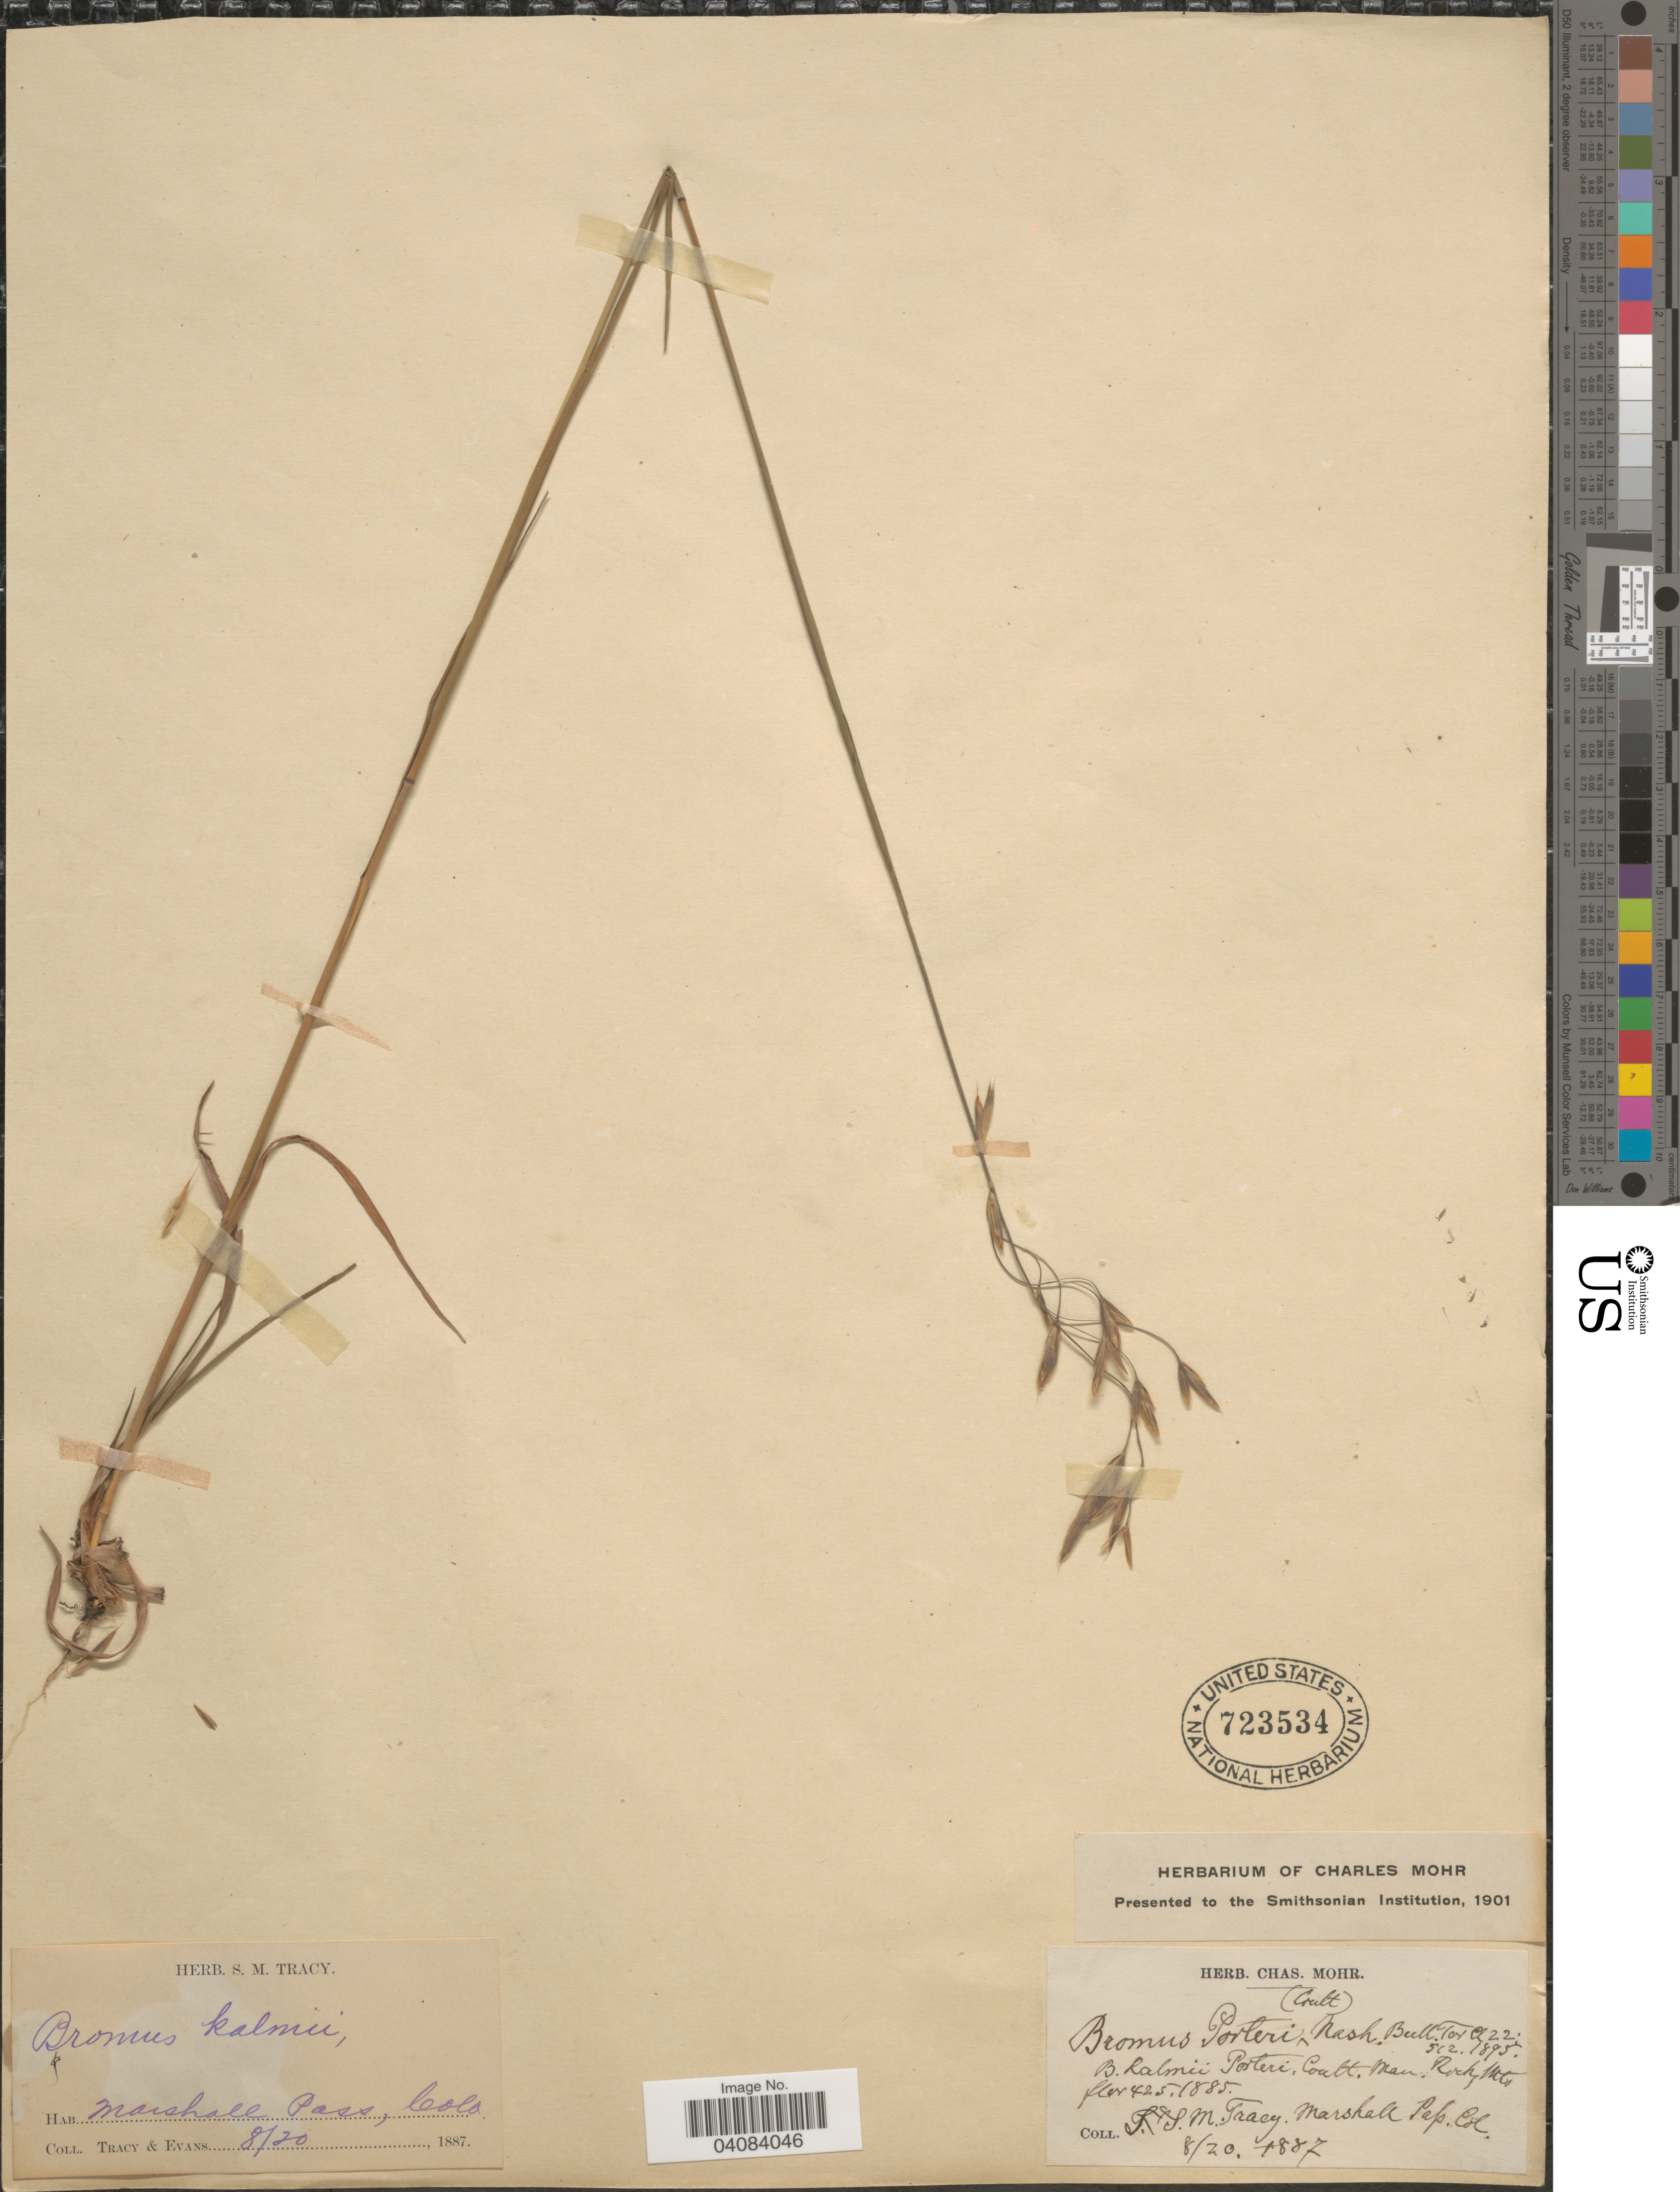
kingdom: Plantae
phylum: Tracheophyta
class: Liliopsida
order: Poales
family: Poaceae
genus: Bromus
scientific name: Bromus porteri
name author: (J.M. Coult.) Nash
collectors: S. M. Tracy & -- Evans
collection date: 1887-08-20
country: United States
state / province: Colorado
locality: Marshall Pass.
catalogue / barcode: US 723534